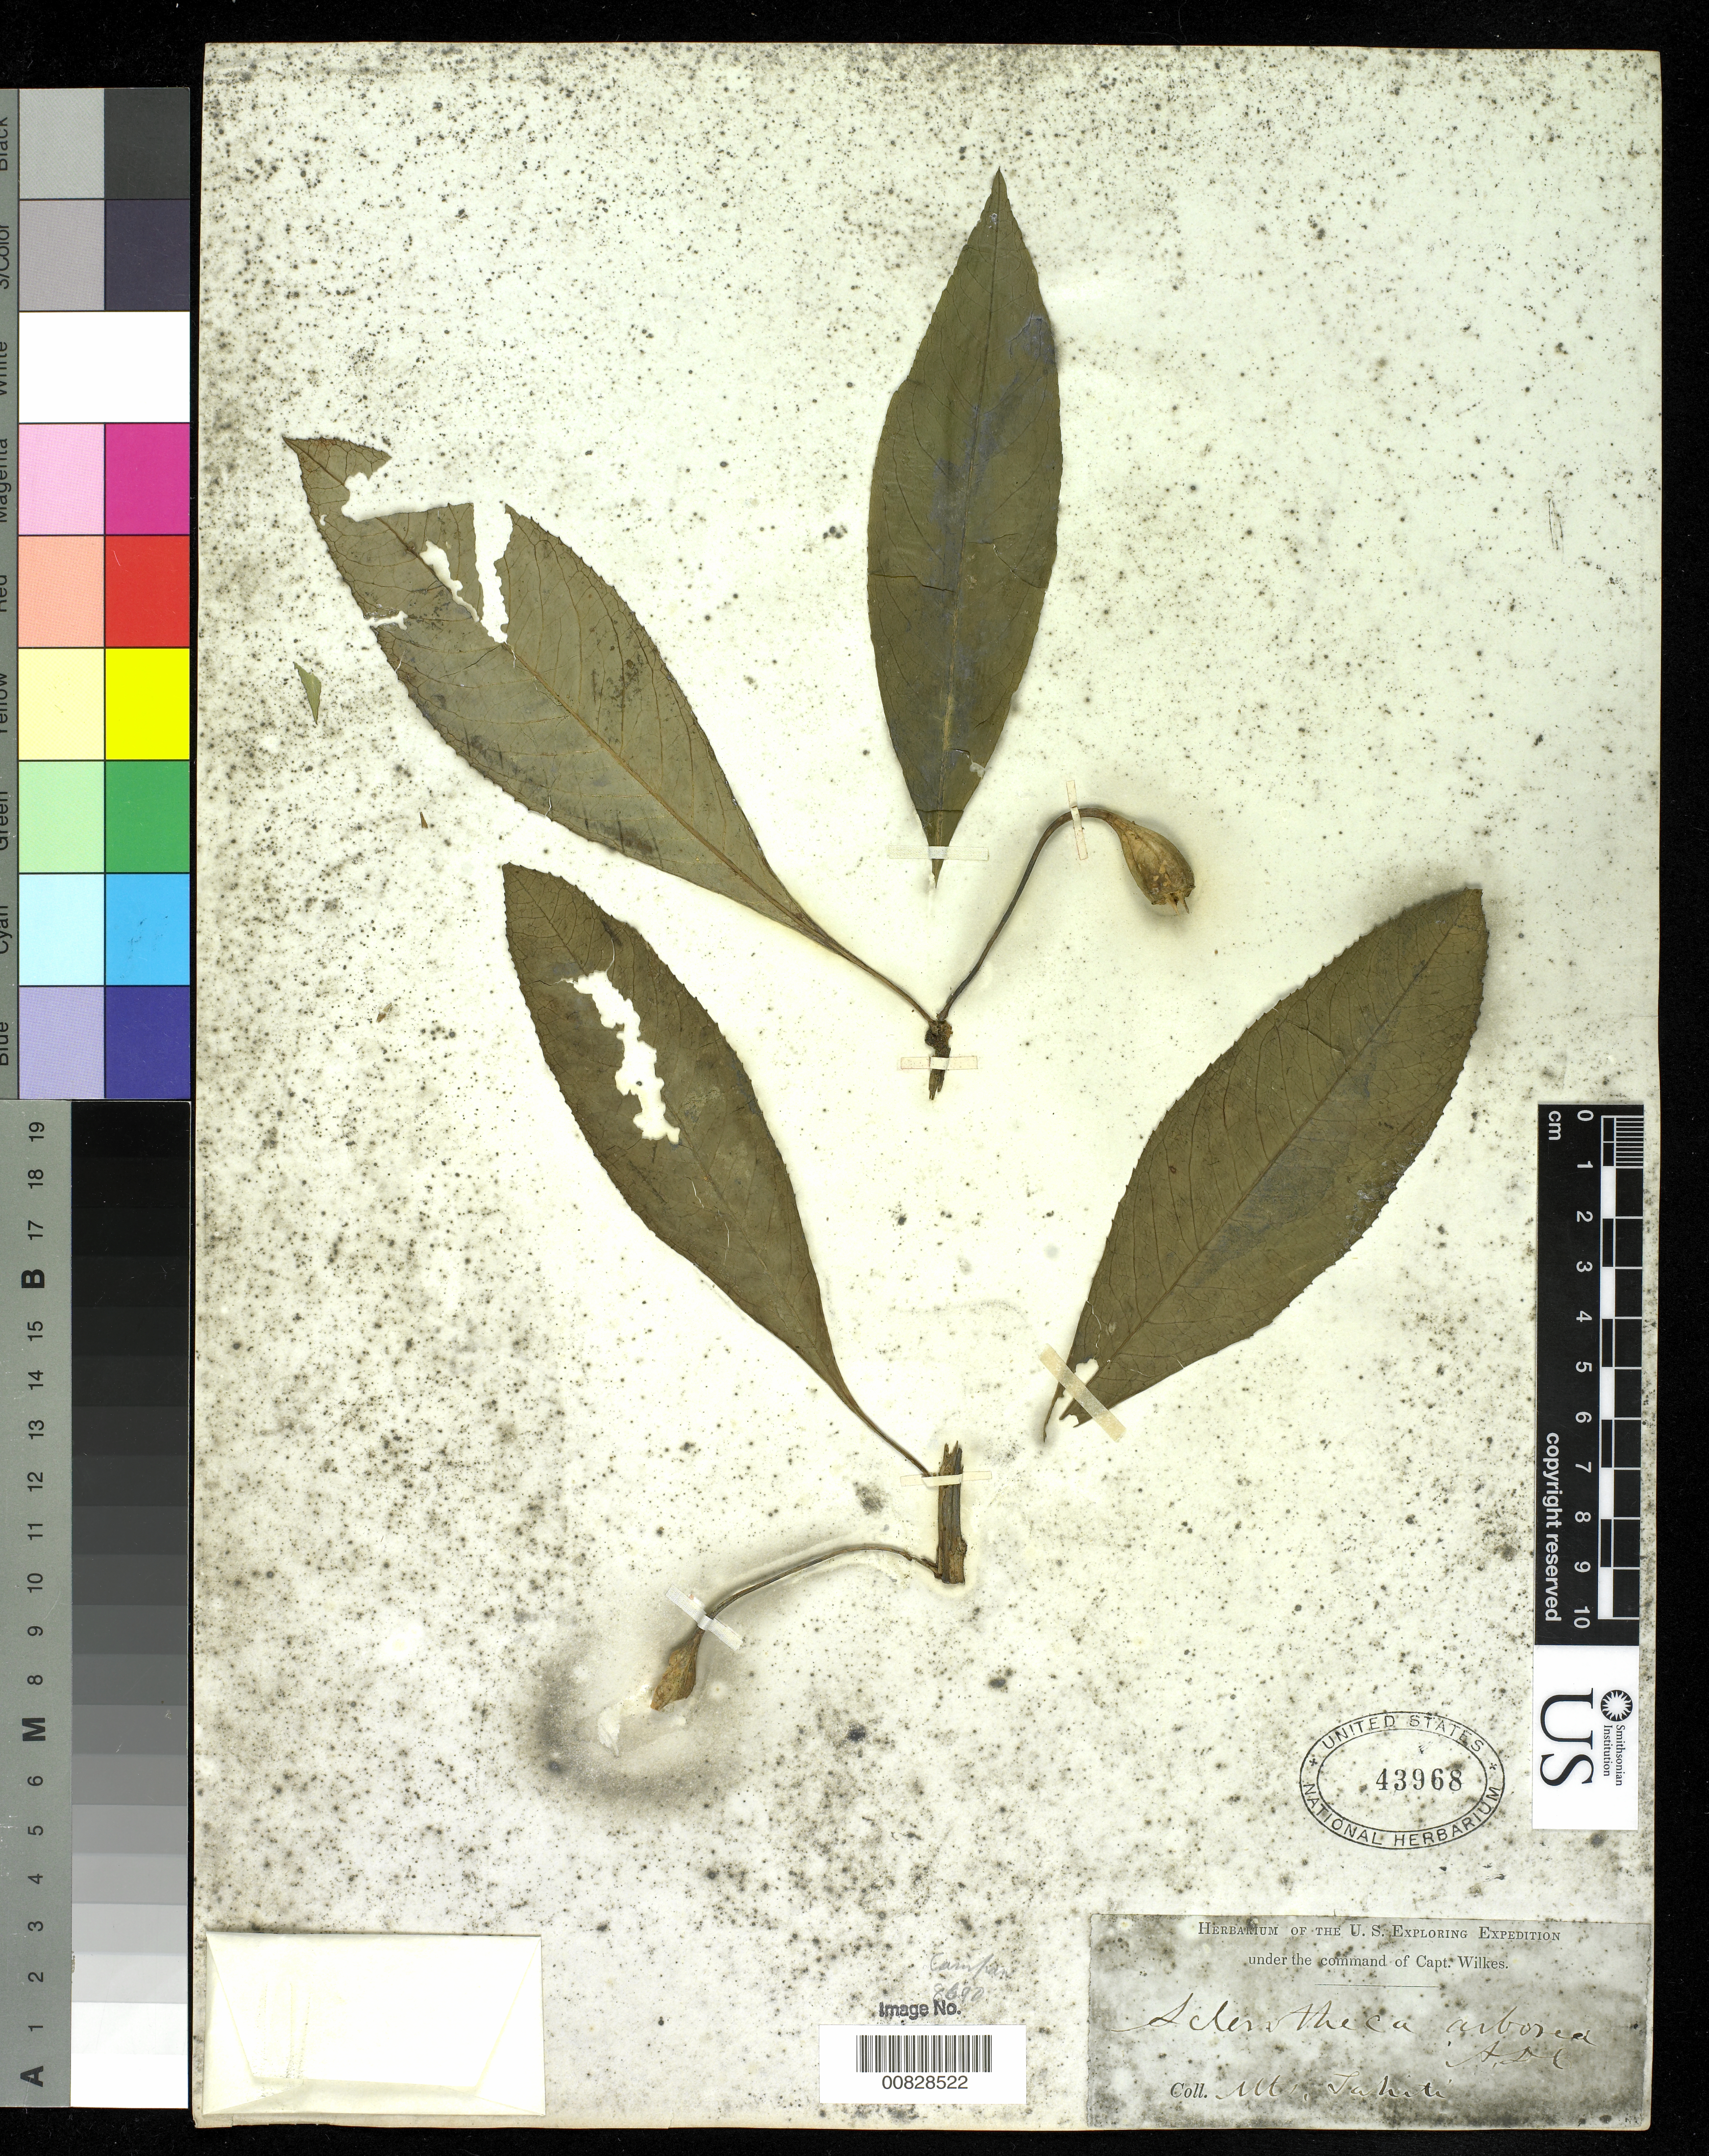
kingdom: Plantae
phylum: Tracheophyta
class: Magnoliopsida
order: Asterales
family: Campanulaceae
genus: Sclerotheca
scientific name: Sclerotheca arborea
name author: (G. Forst.) A. DC.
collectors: Wilkes Explor. Exped.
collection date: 1838/1842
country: French Polynesia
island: Tahiti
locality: Mountains, Tahiti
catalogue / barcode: US 43968